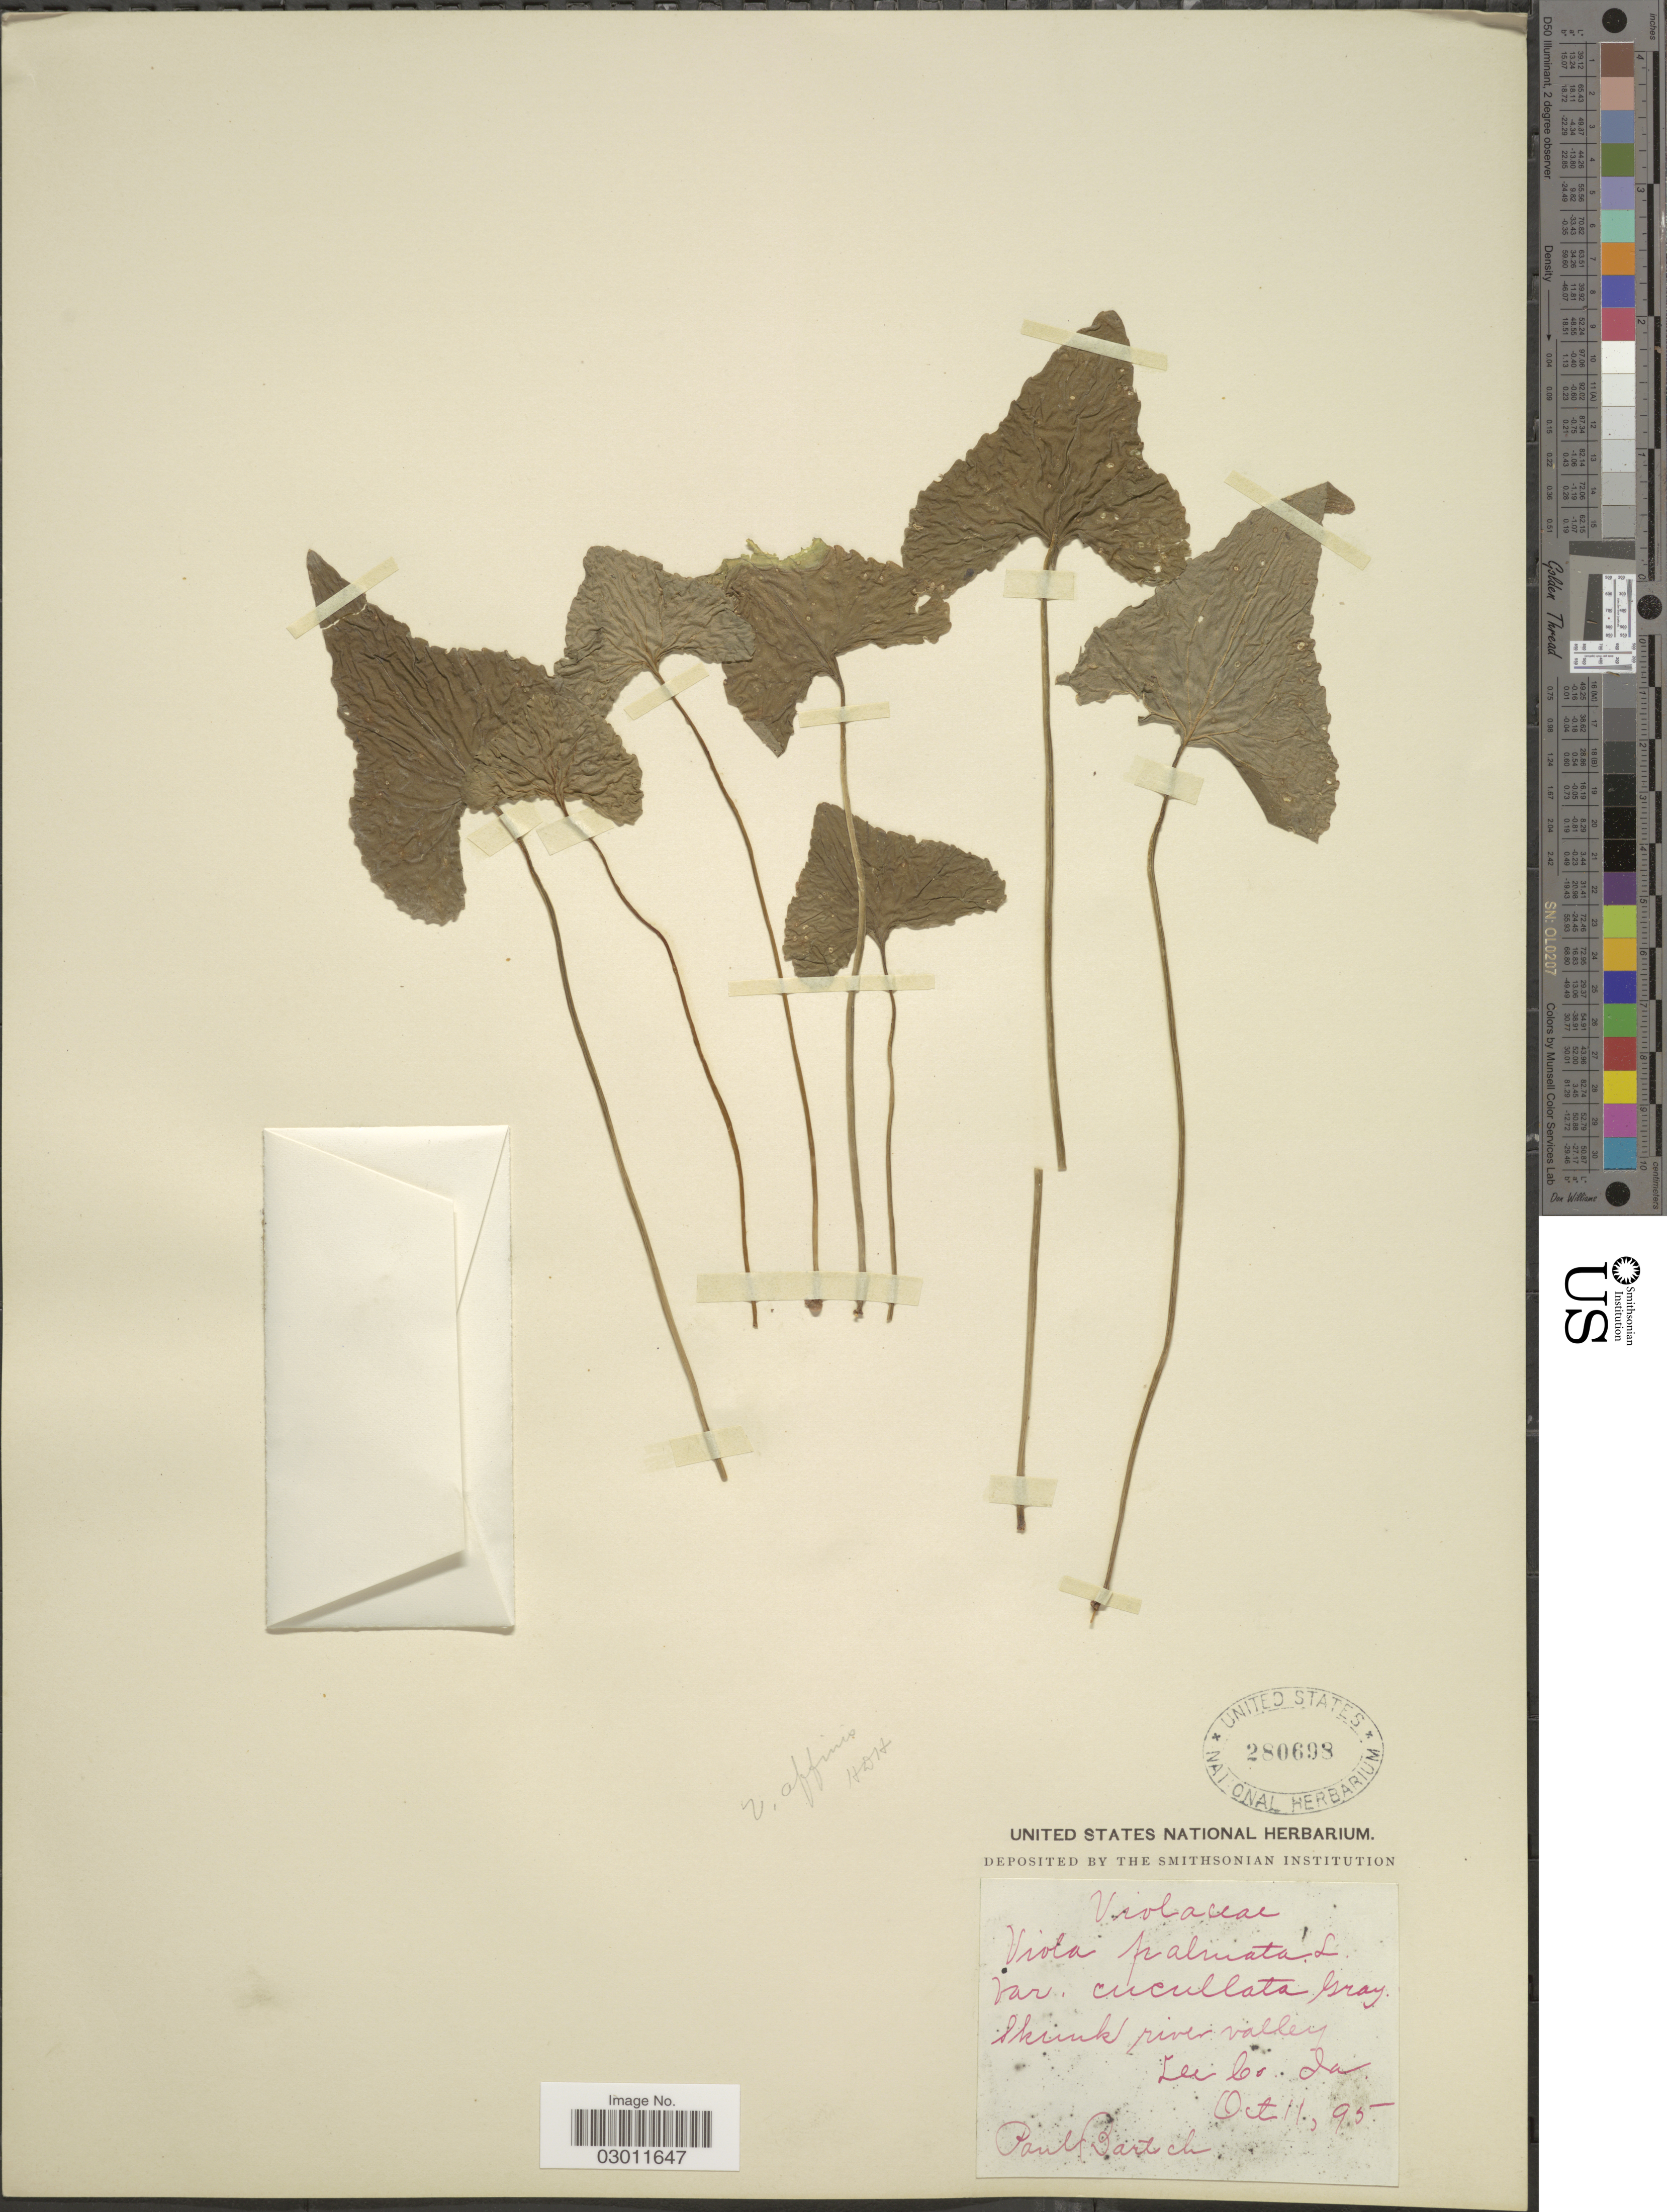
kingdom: Plantae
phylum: Tracheophyta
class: Magnoliopsida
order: Malpighiales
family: Violaceae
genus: Viola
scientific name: Viola affinis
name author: LeConte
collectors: P. Bartsch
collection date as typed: Transcribed d/m/y: 11/10/95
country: United States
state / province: Iowa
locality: Skunk river valley, Lee Co., Ia.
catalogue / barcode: US 280698